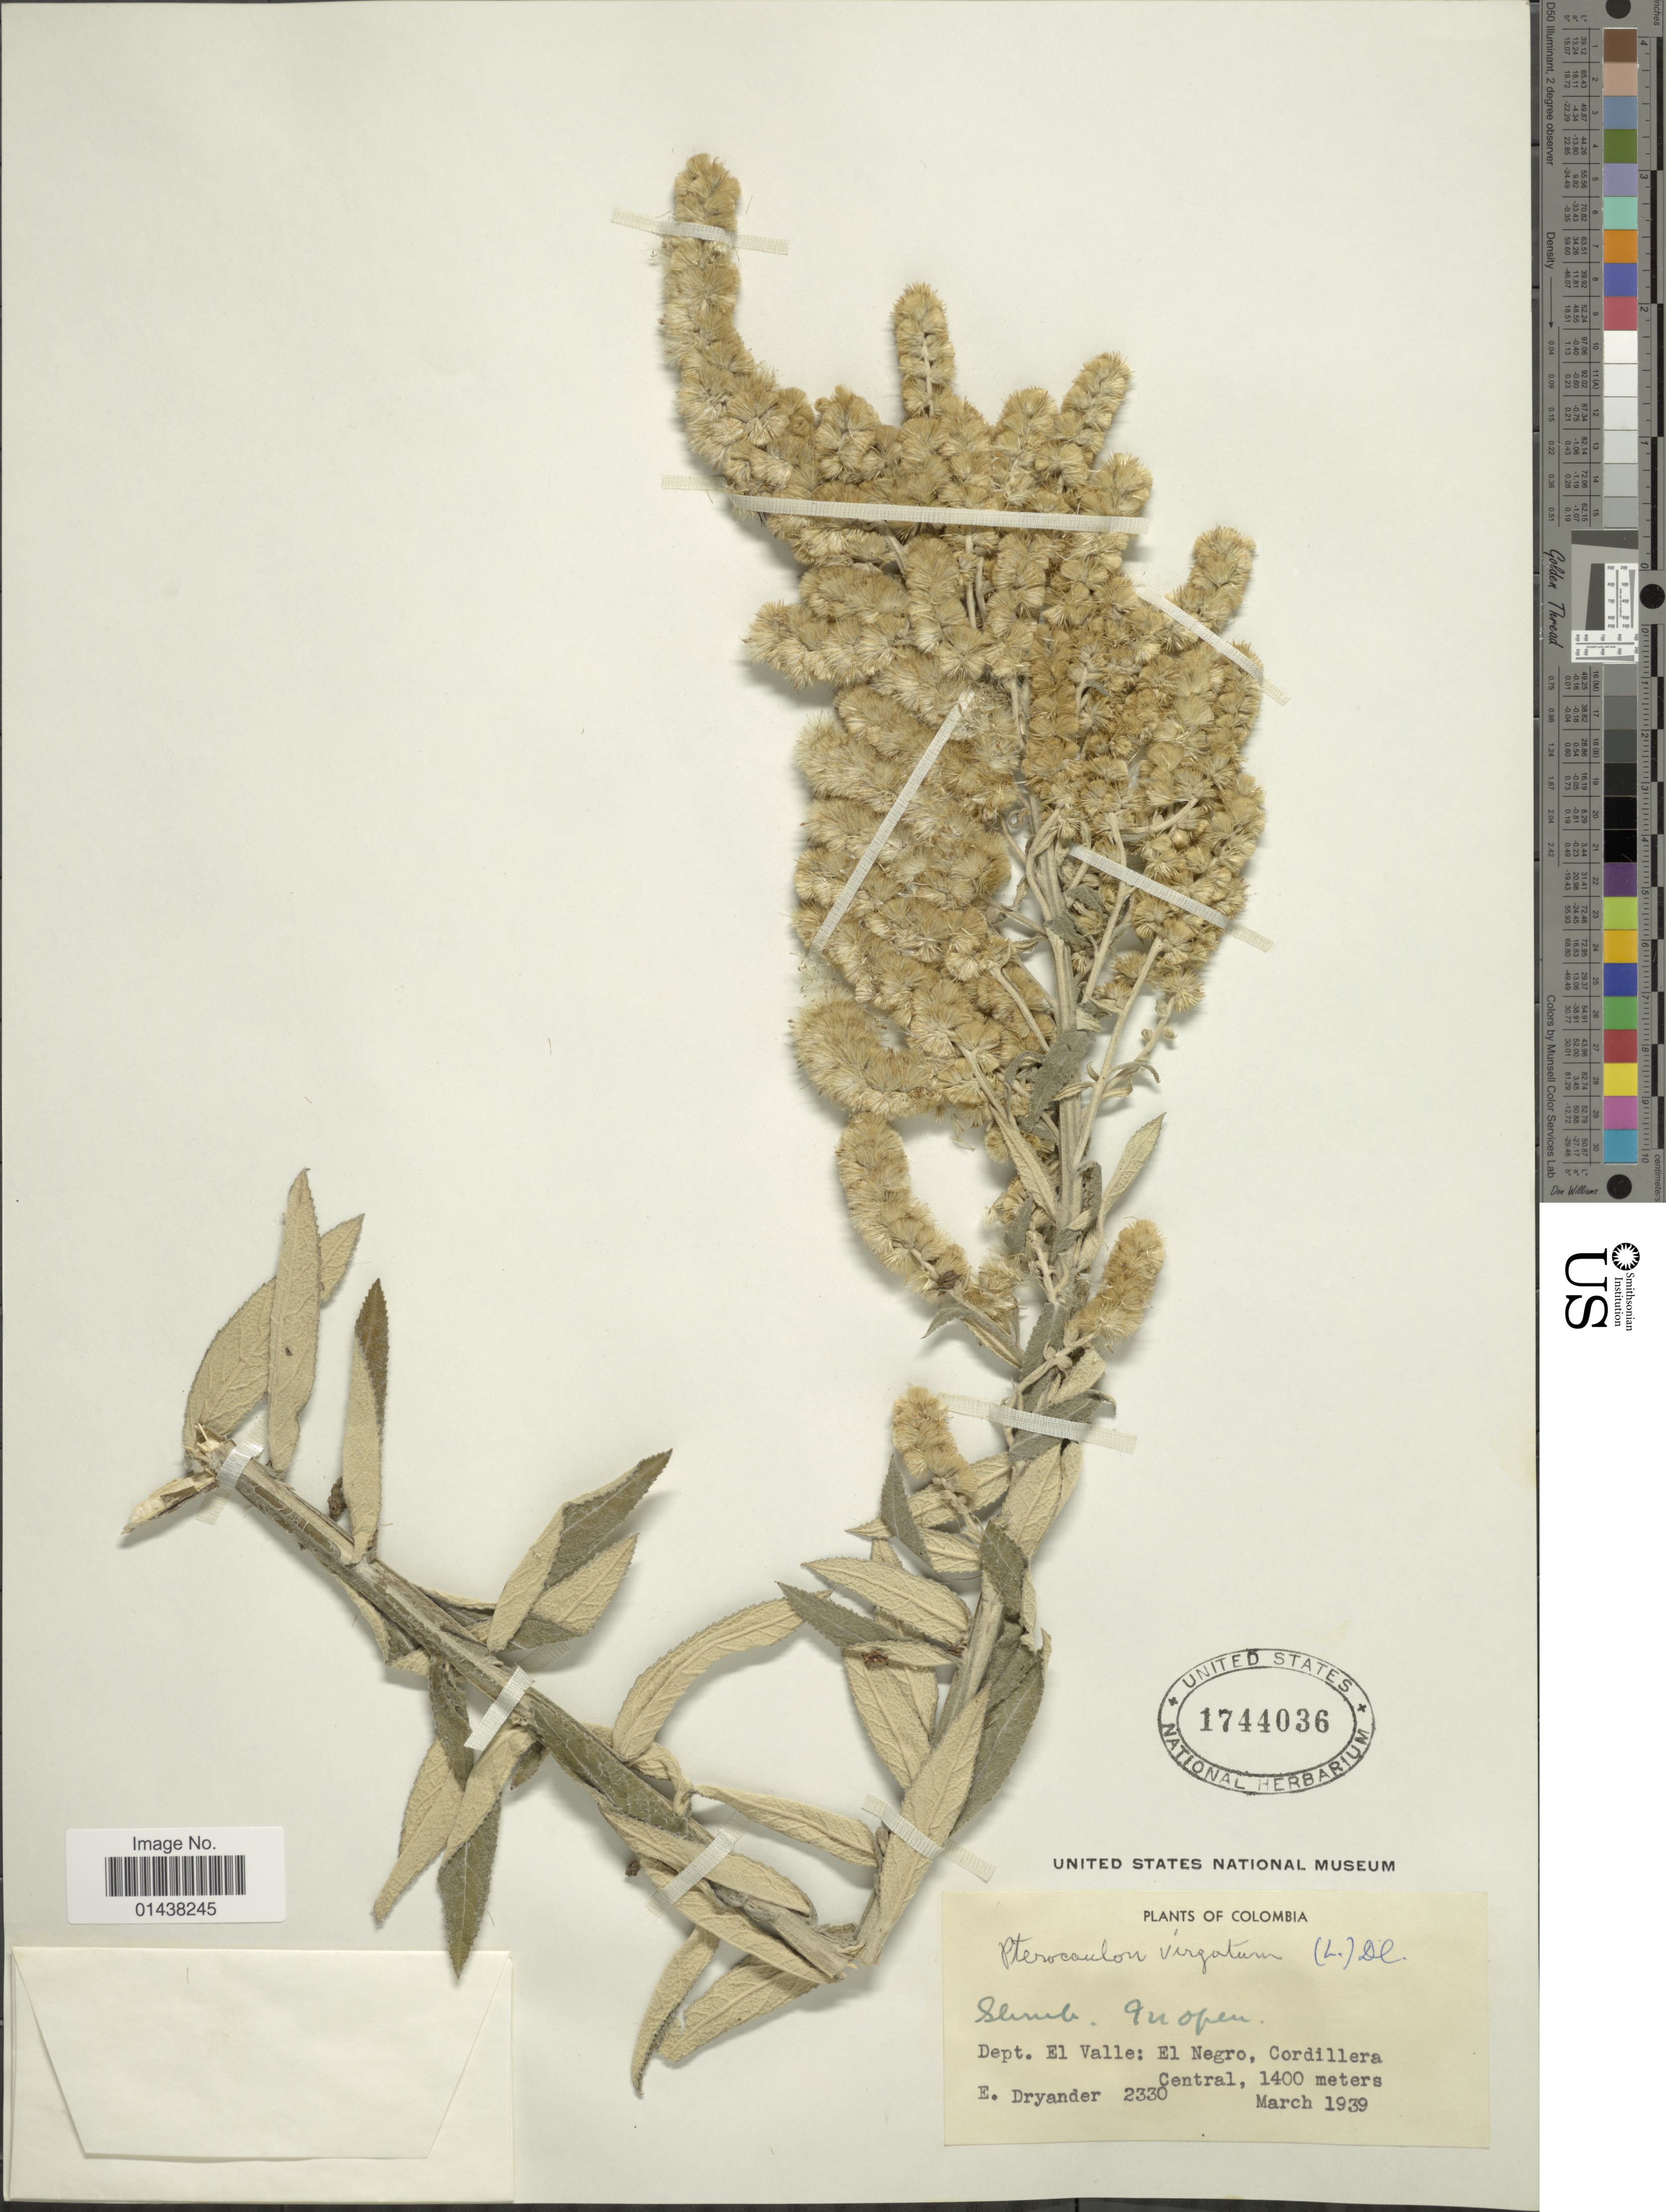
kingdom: Plantae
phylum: Tracheophyta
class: Magnoliopsida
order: Asterales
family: Asteraceae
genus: Pterocaulon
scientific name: Pterocaulon virgatum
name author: (L.) DC.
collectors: E. Dryander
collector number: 2330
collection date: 1939-03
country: Colombia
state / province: Valle del Cauca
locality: Dept. El Valle: El Negro, Cordillera Central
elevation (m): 1400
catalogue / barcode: US 1744036